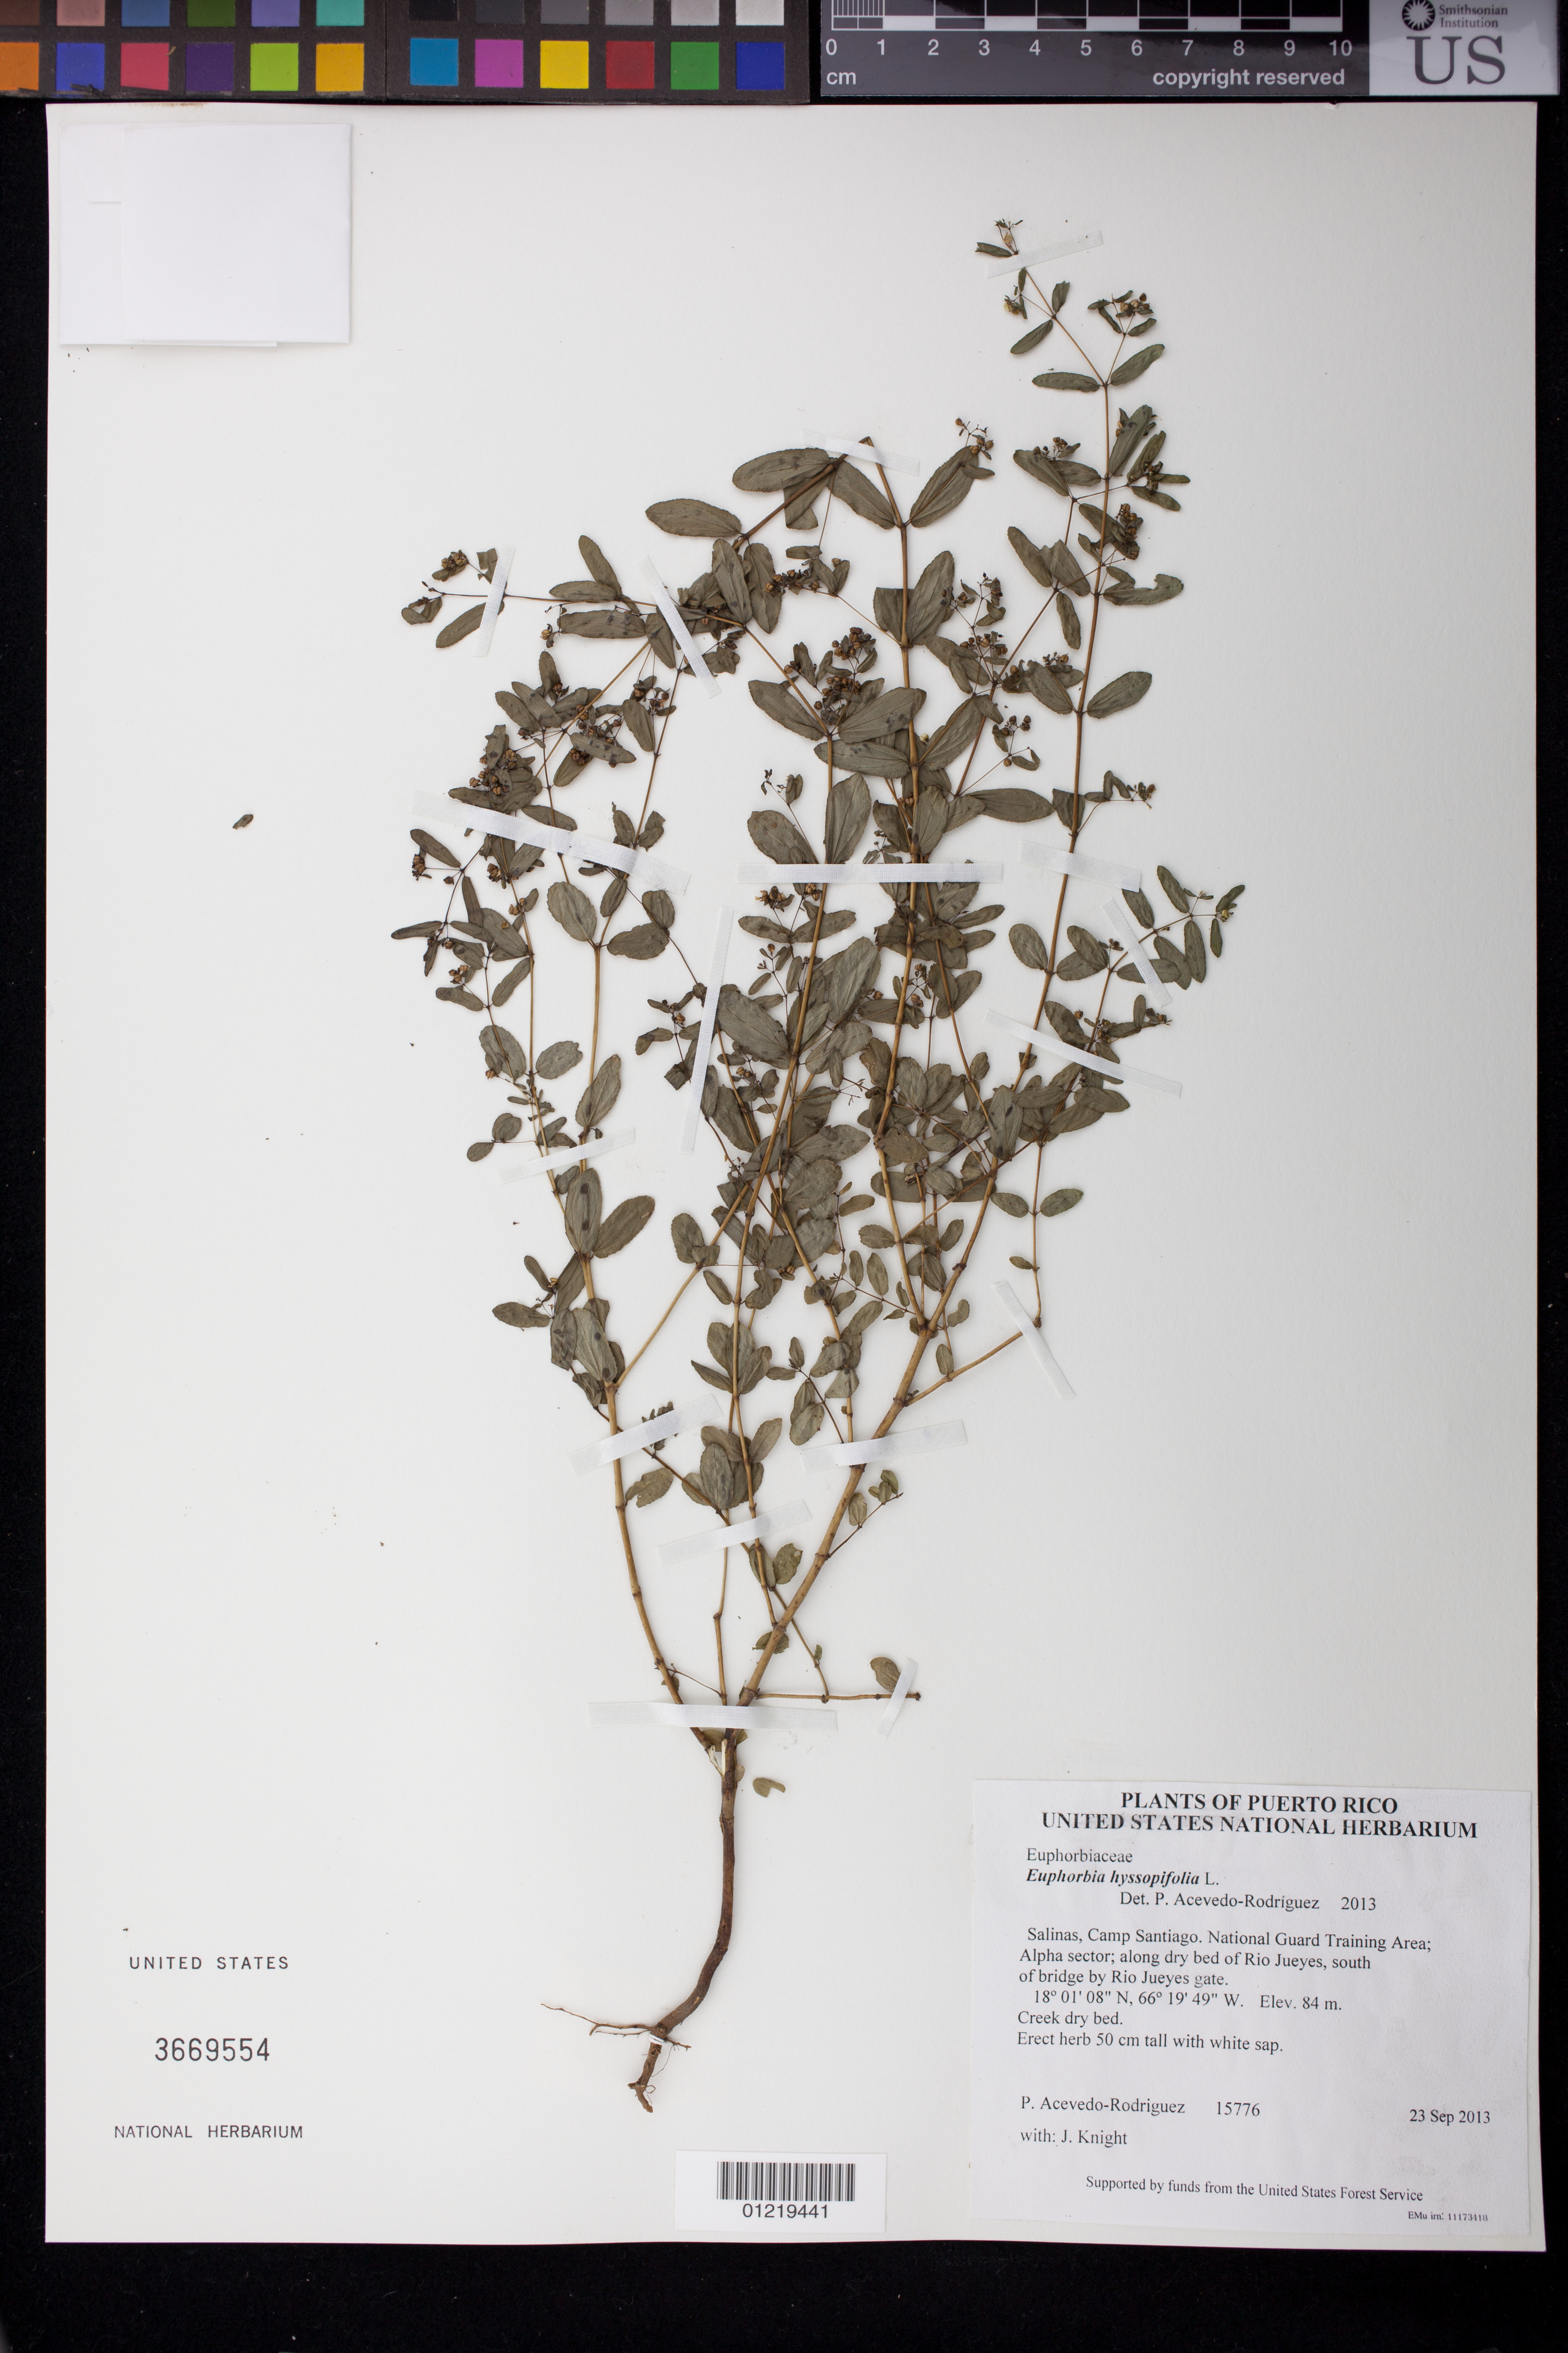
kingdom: Plantae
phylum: Tracheophyta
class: Magnoliopsida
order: Malpighiales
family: Euphorbiaceae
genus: Euphorbia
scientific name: Euphorbia hyssopifolia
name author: L.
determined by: Acevedo-Rodríguez, P., (BOT), Smithsonian Institution - National Museum of Natural History (UNITED STATES)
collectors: P. Acevedo-Rodr. & J. Knight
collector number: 15776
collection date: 2013-09-23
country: Puerto Rico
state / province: Salinas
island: Puerto Rico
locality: Camp Santiago. National Guard Training Area; Alpha sector; along dry bed of Rio Jueyes, south of bridge by Rio Jueyes gate.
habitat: Creek dry bed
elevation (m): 84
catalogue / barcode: US 3669554